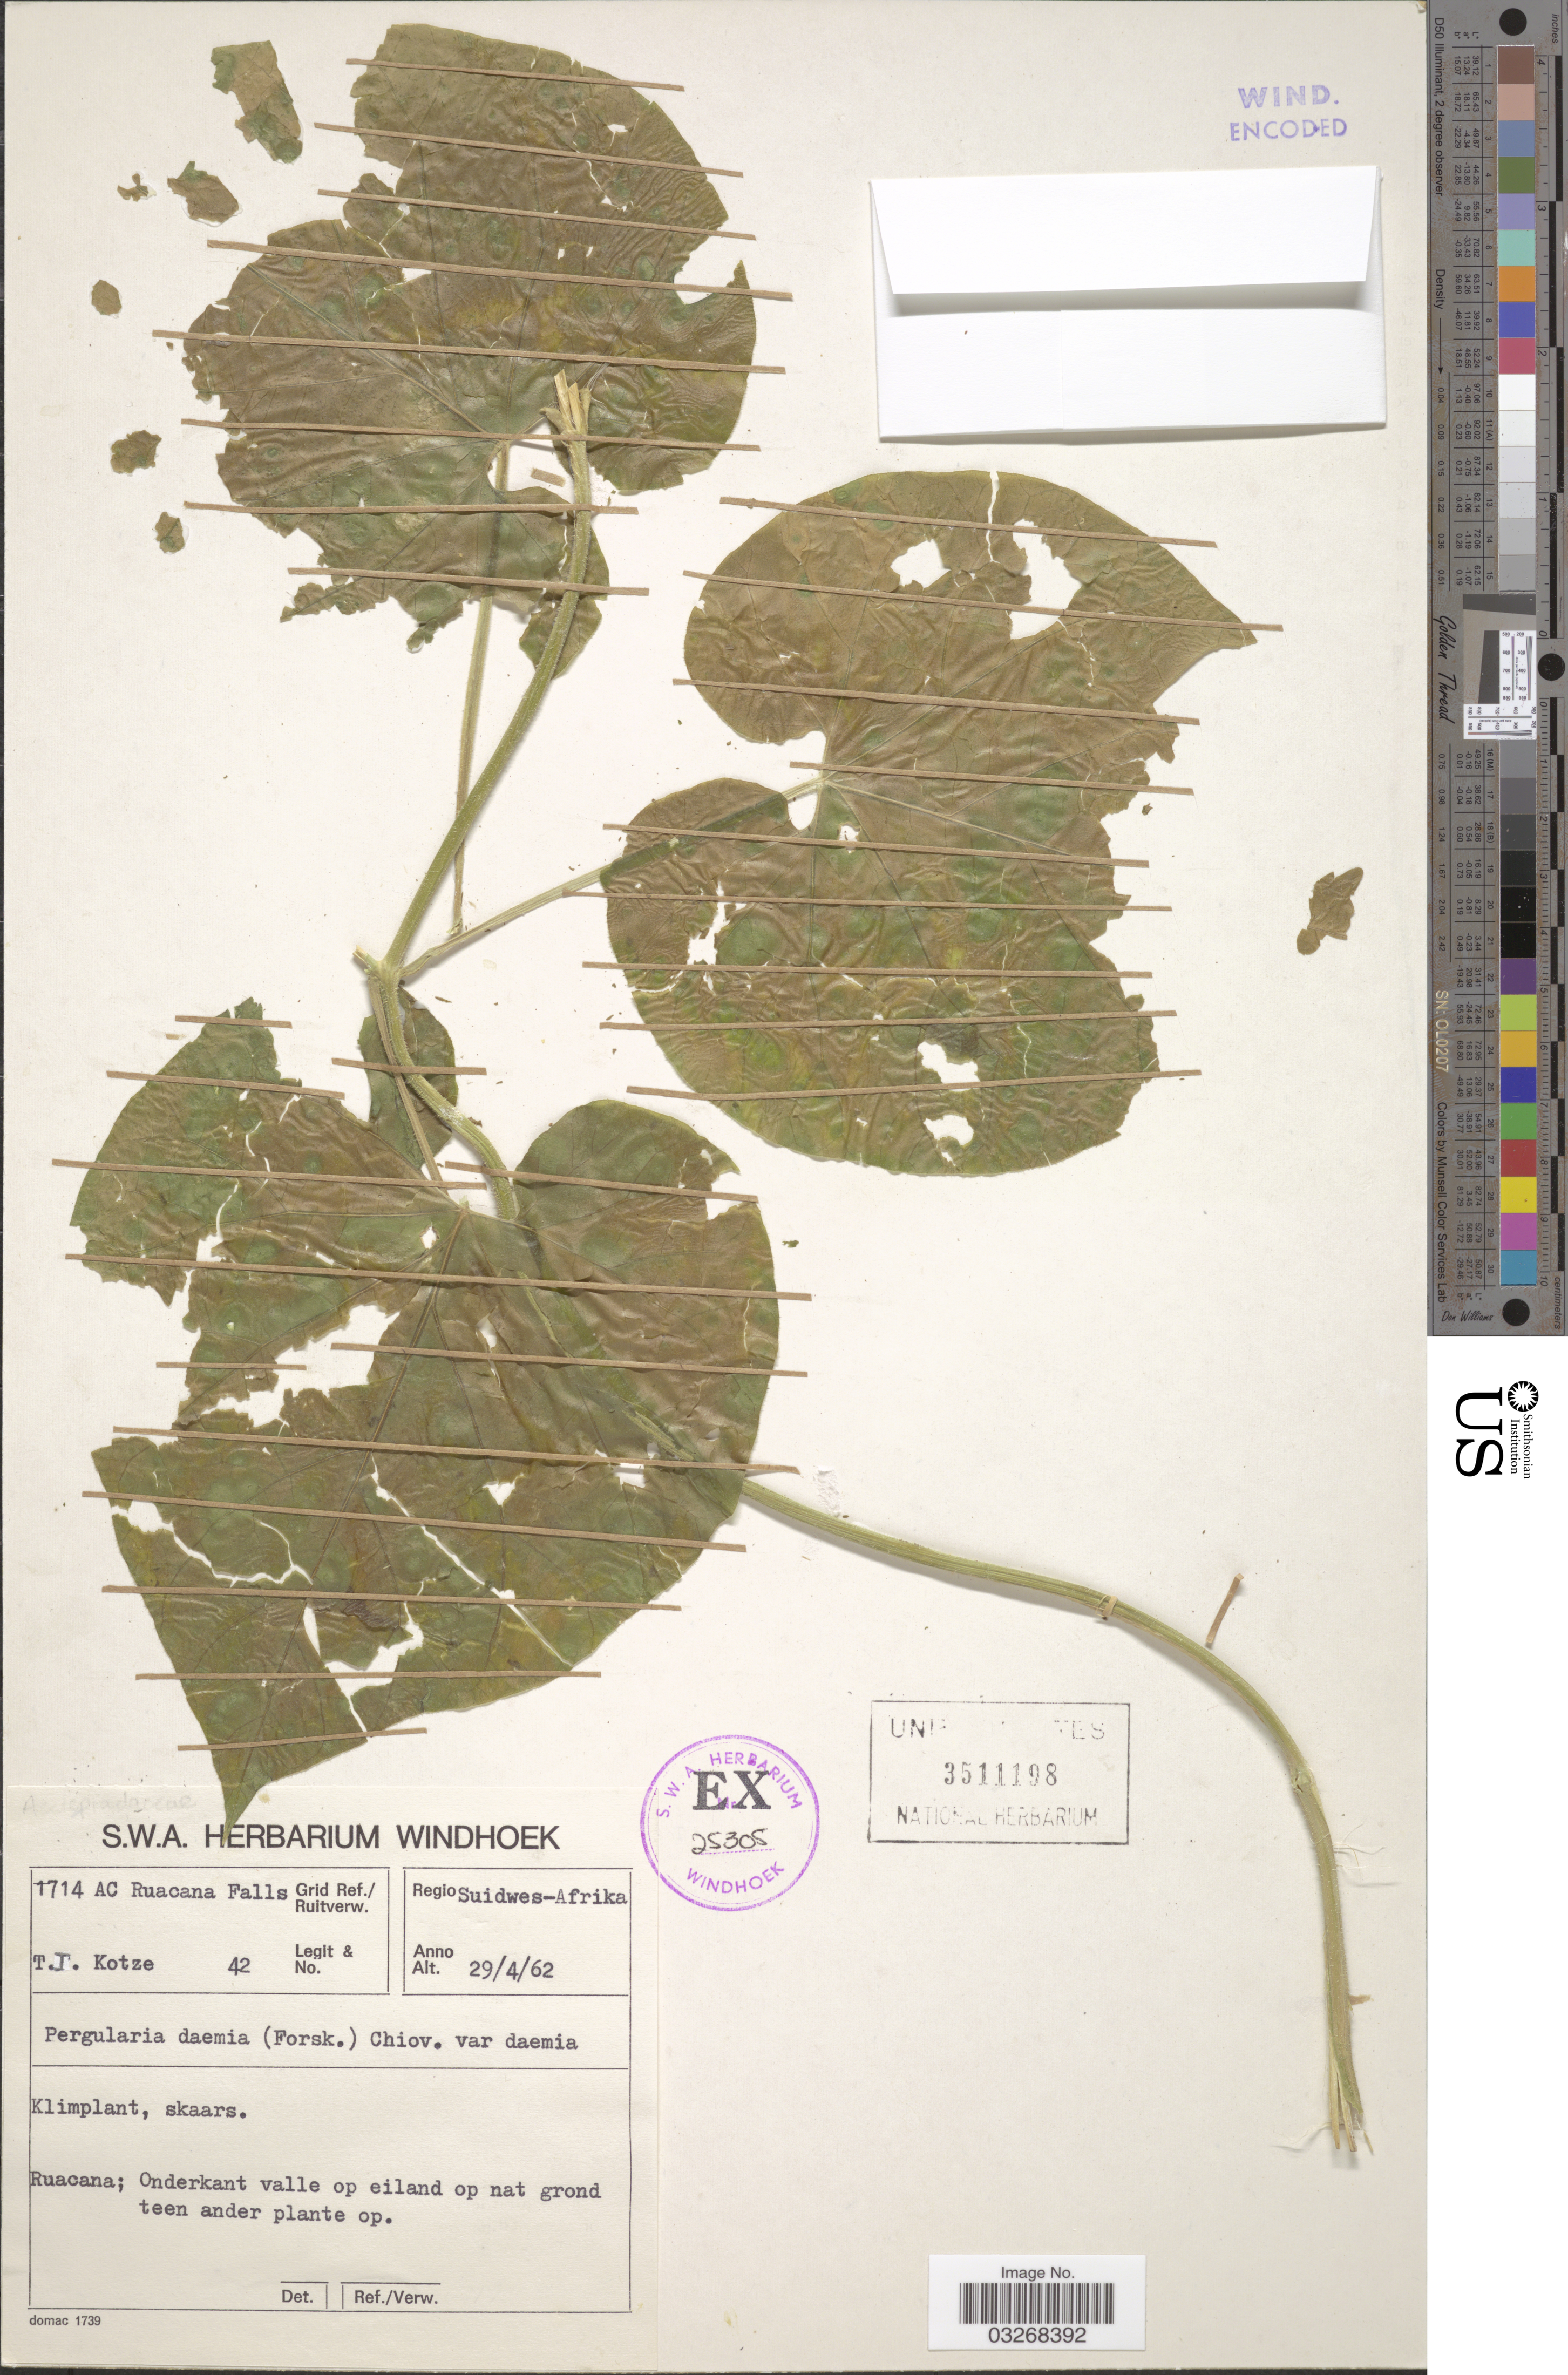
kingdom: Plantae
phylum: Tracheophyta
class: Magnoliopsida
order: Gentianales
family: Apocynaceae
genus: Pergularia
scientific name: Pergularia daemia var. daemia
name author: (Forssk.) Chiov.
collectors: T. Kotze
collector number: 42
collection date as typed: Transcribed d/m/y: 29/4/62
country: Namibia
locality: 1714 AC Ruacana Falls Grid Ref./ Ruitverw. Regio Suidwes-Afrika. Ruacana.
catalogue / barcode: US 3511198